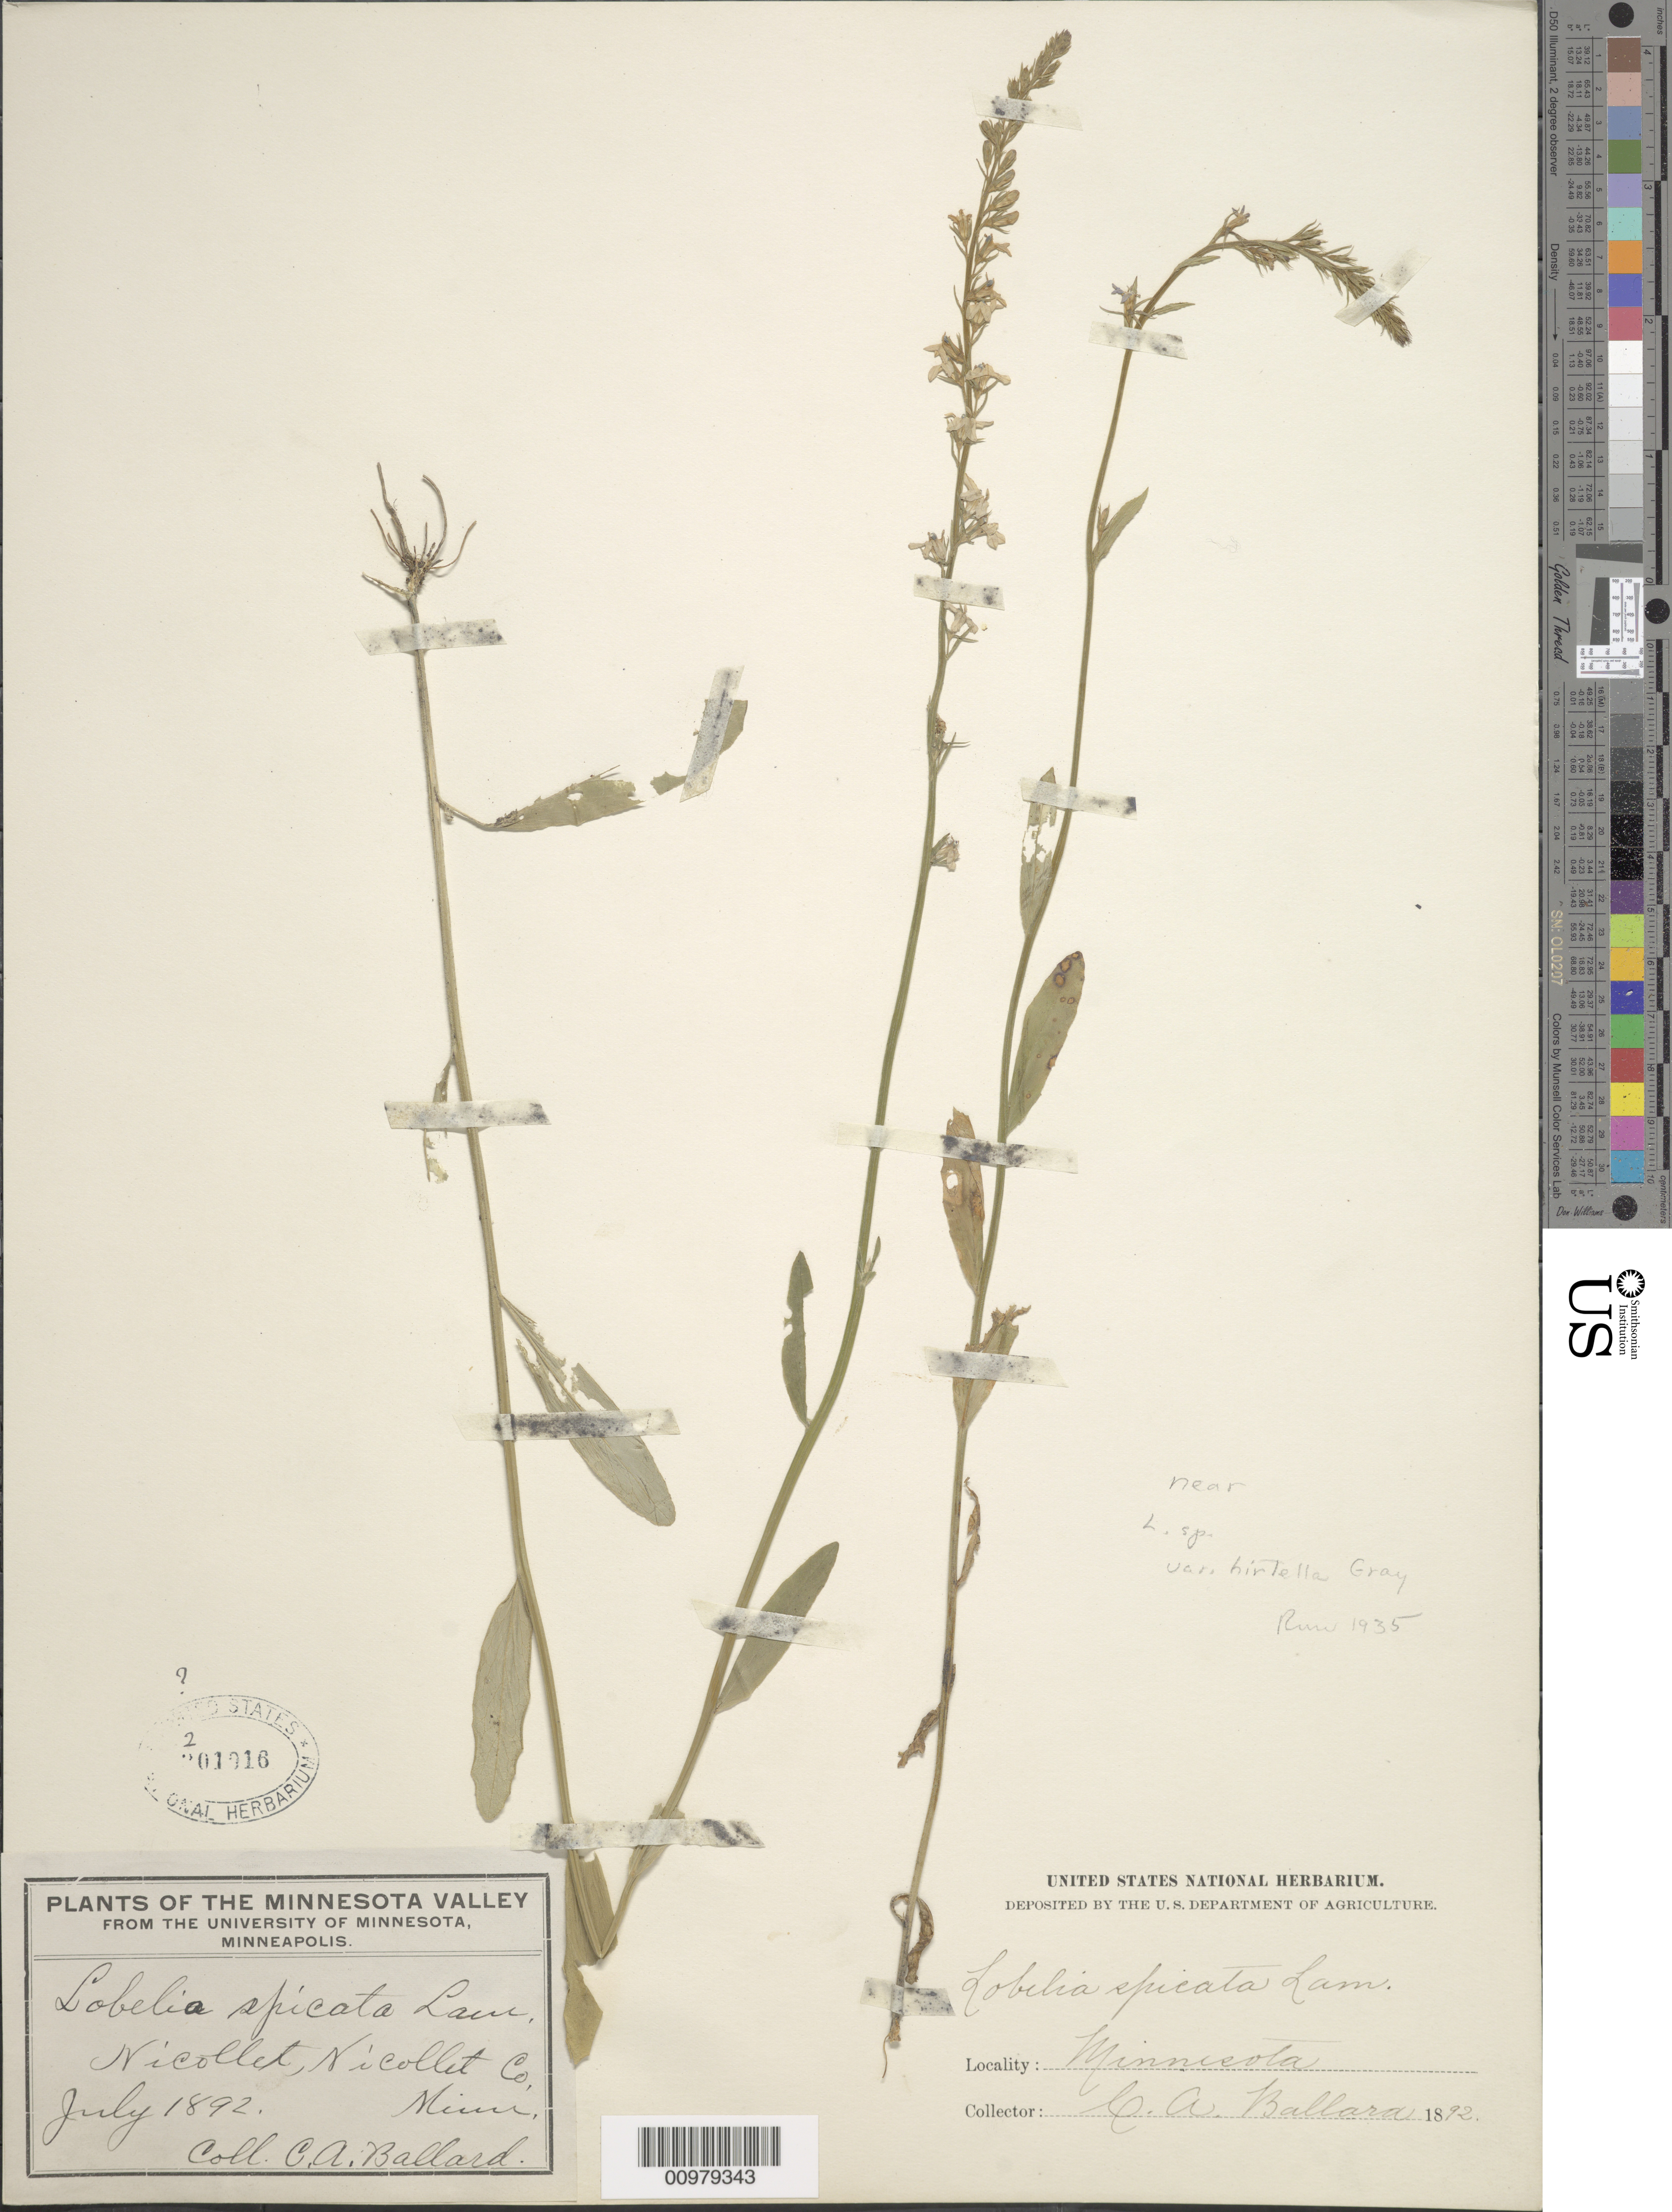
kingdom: Plantae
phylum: Tracheophyta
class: Magnoliopsida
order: Asterales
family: Campanulaceae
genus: Lobelia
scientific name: Lobelia spicata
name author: Lam.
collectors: C. A. Ballard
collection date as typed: Jul 1892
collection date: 1892-07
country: United States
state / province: Minnesota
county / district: Nicollet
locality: Nicollet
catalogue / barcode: US 201916